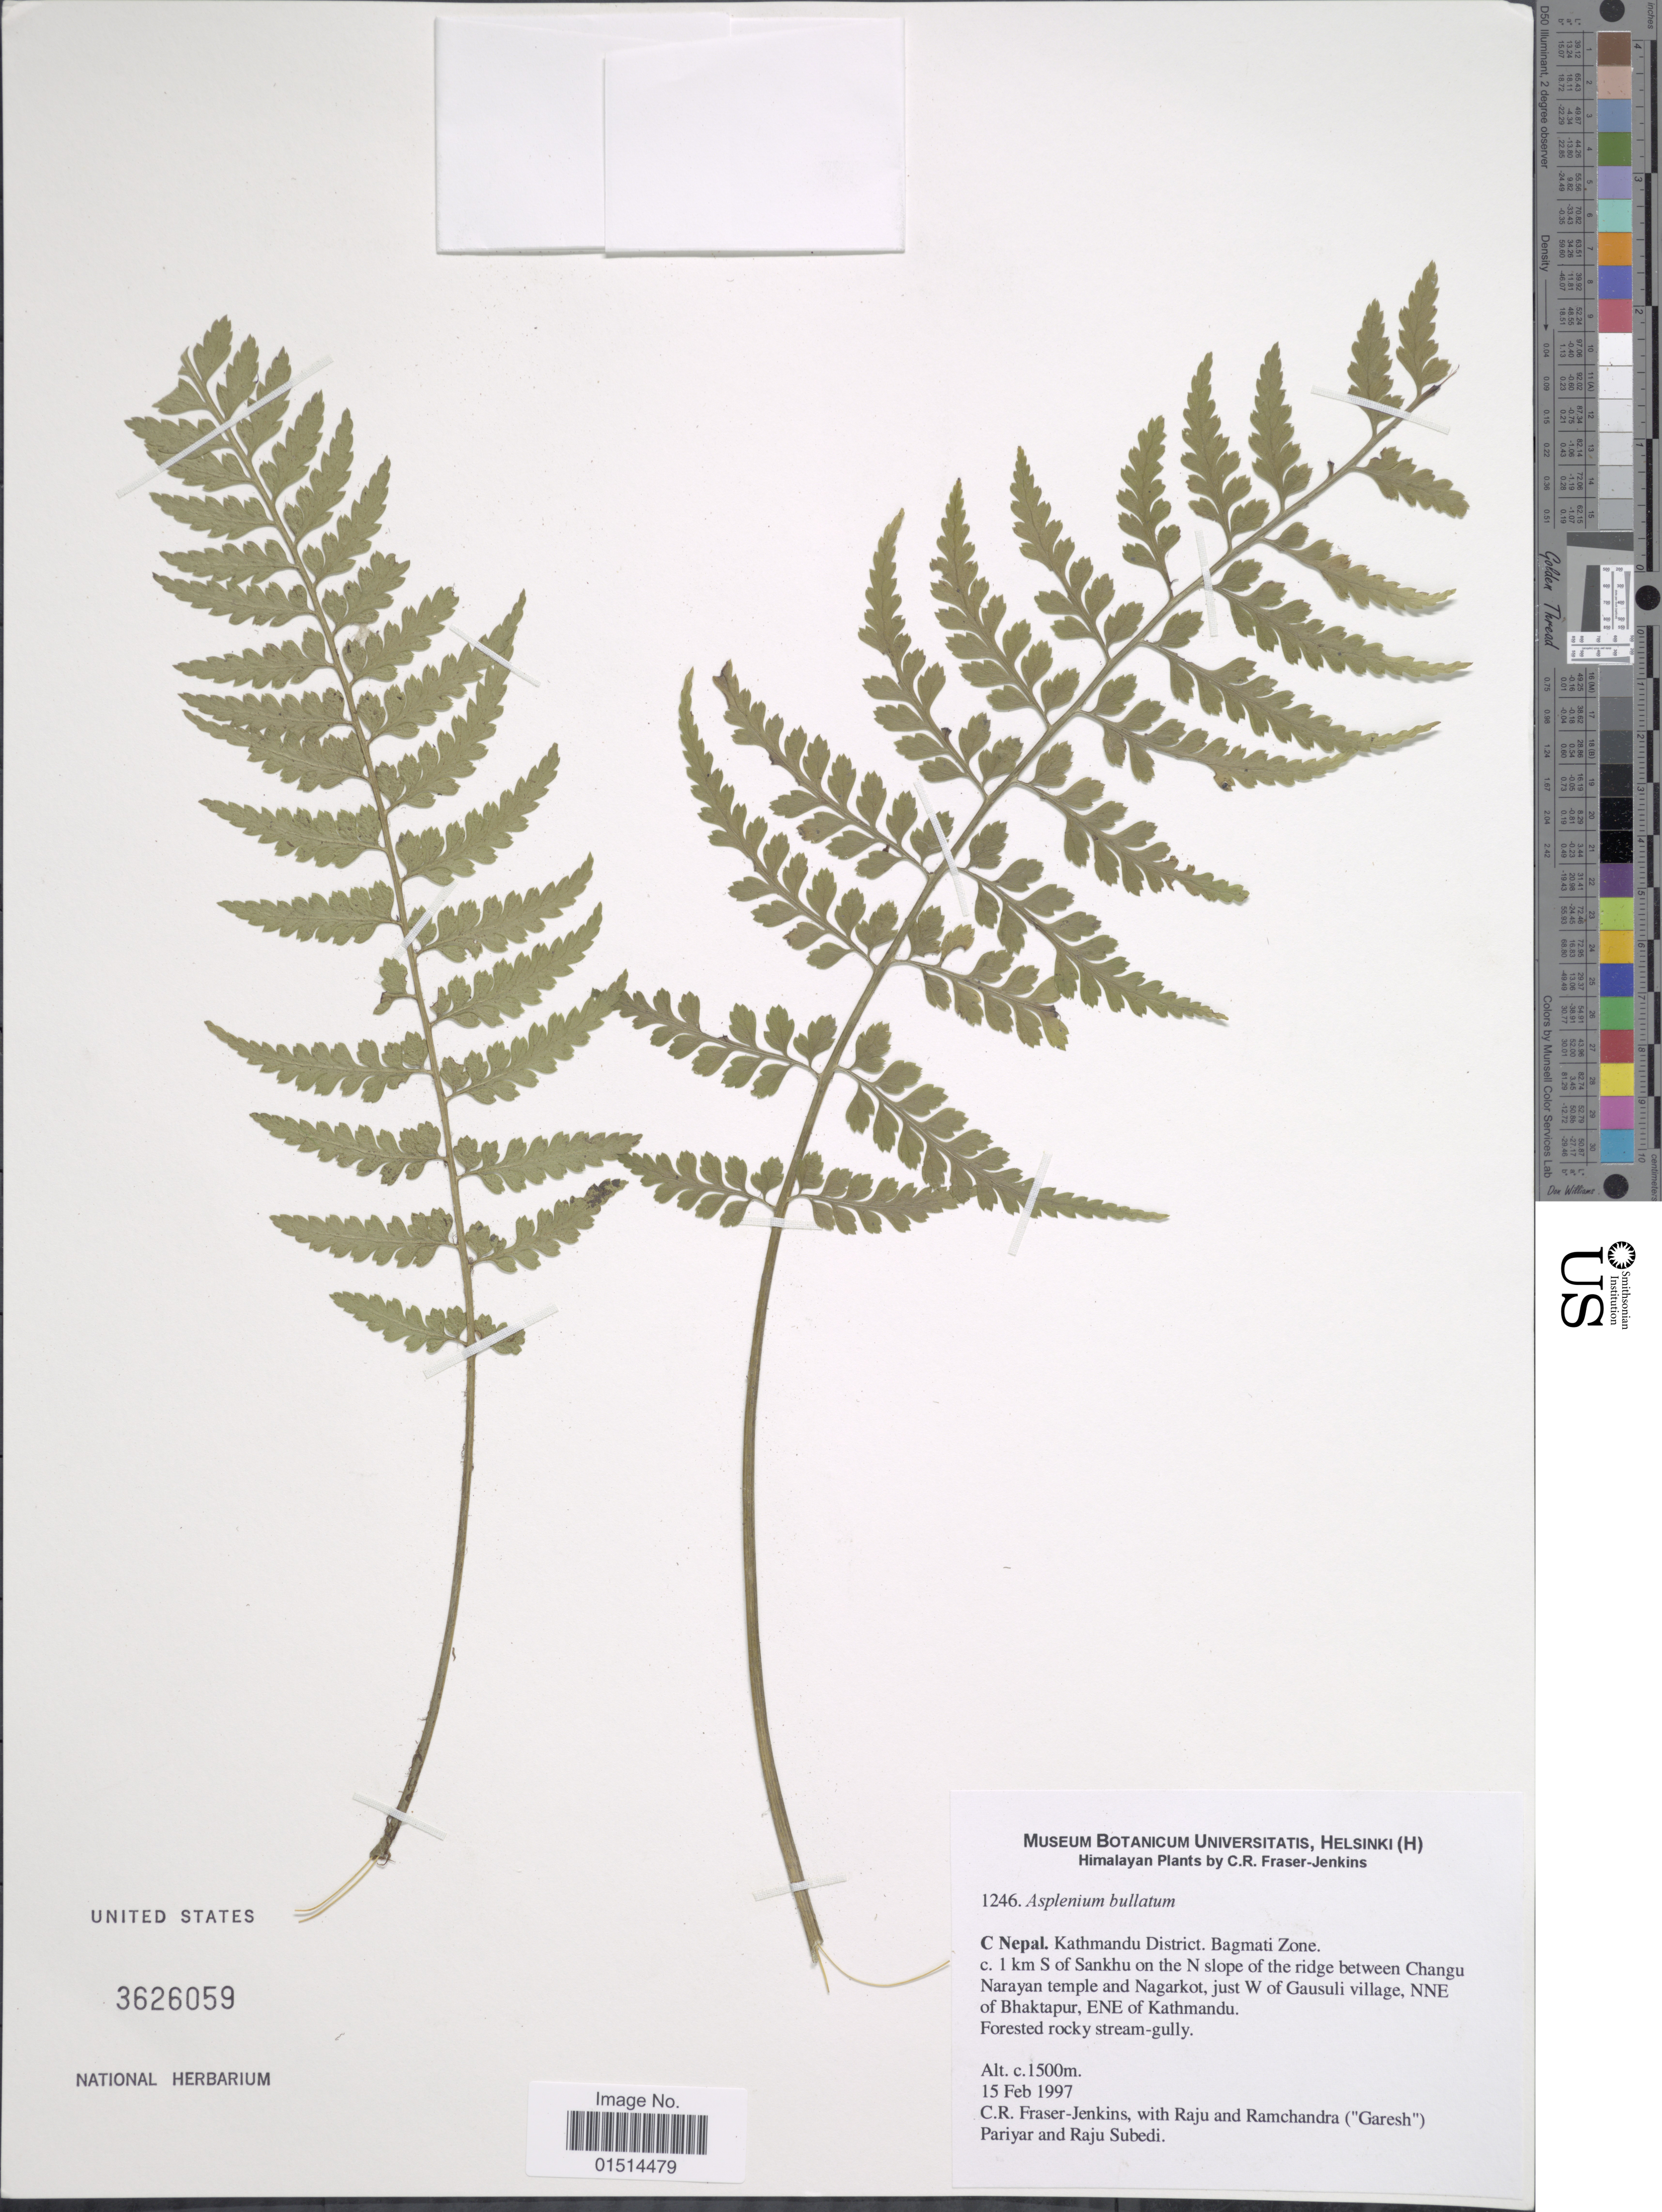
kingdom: Plantae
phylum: Tracheophyta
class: Polypodiopsida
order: Polypodiales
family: Aspleniaceae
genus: Asplenium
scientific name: Asplenium bullatum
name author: Wall. ex Mett.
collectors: C. R. Fraser-Jenkins, Raju, G. Pariyar, G. Pariyar & Subedi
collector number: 1246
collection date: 1997-02-26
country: Nepal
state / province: Bagmati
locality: Kathmandu District, Bagmati Zone, c. 1 km S of Sankhu on the N slope of the ridge between Changu Narayan temple and Nagarkot, just W of Gausuli village, NNE of Bhaktapur, ENE of Kathmandu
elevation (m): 1500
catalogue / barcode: US 3626059